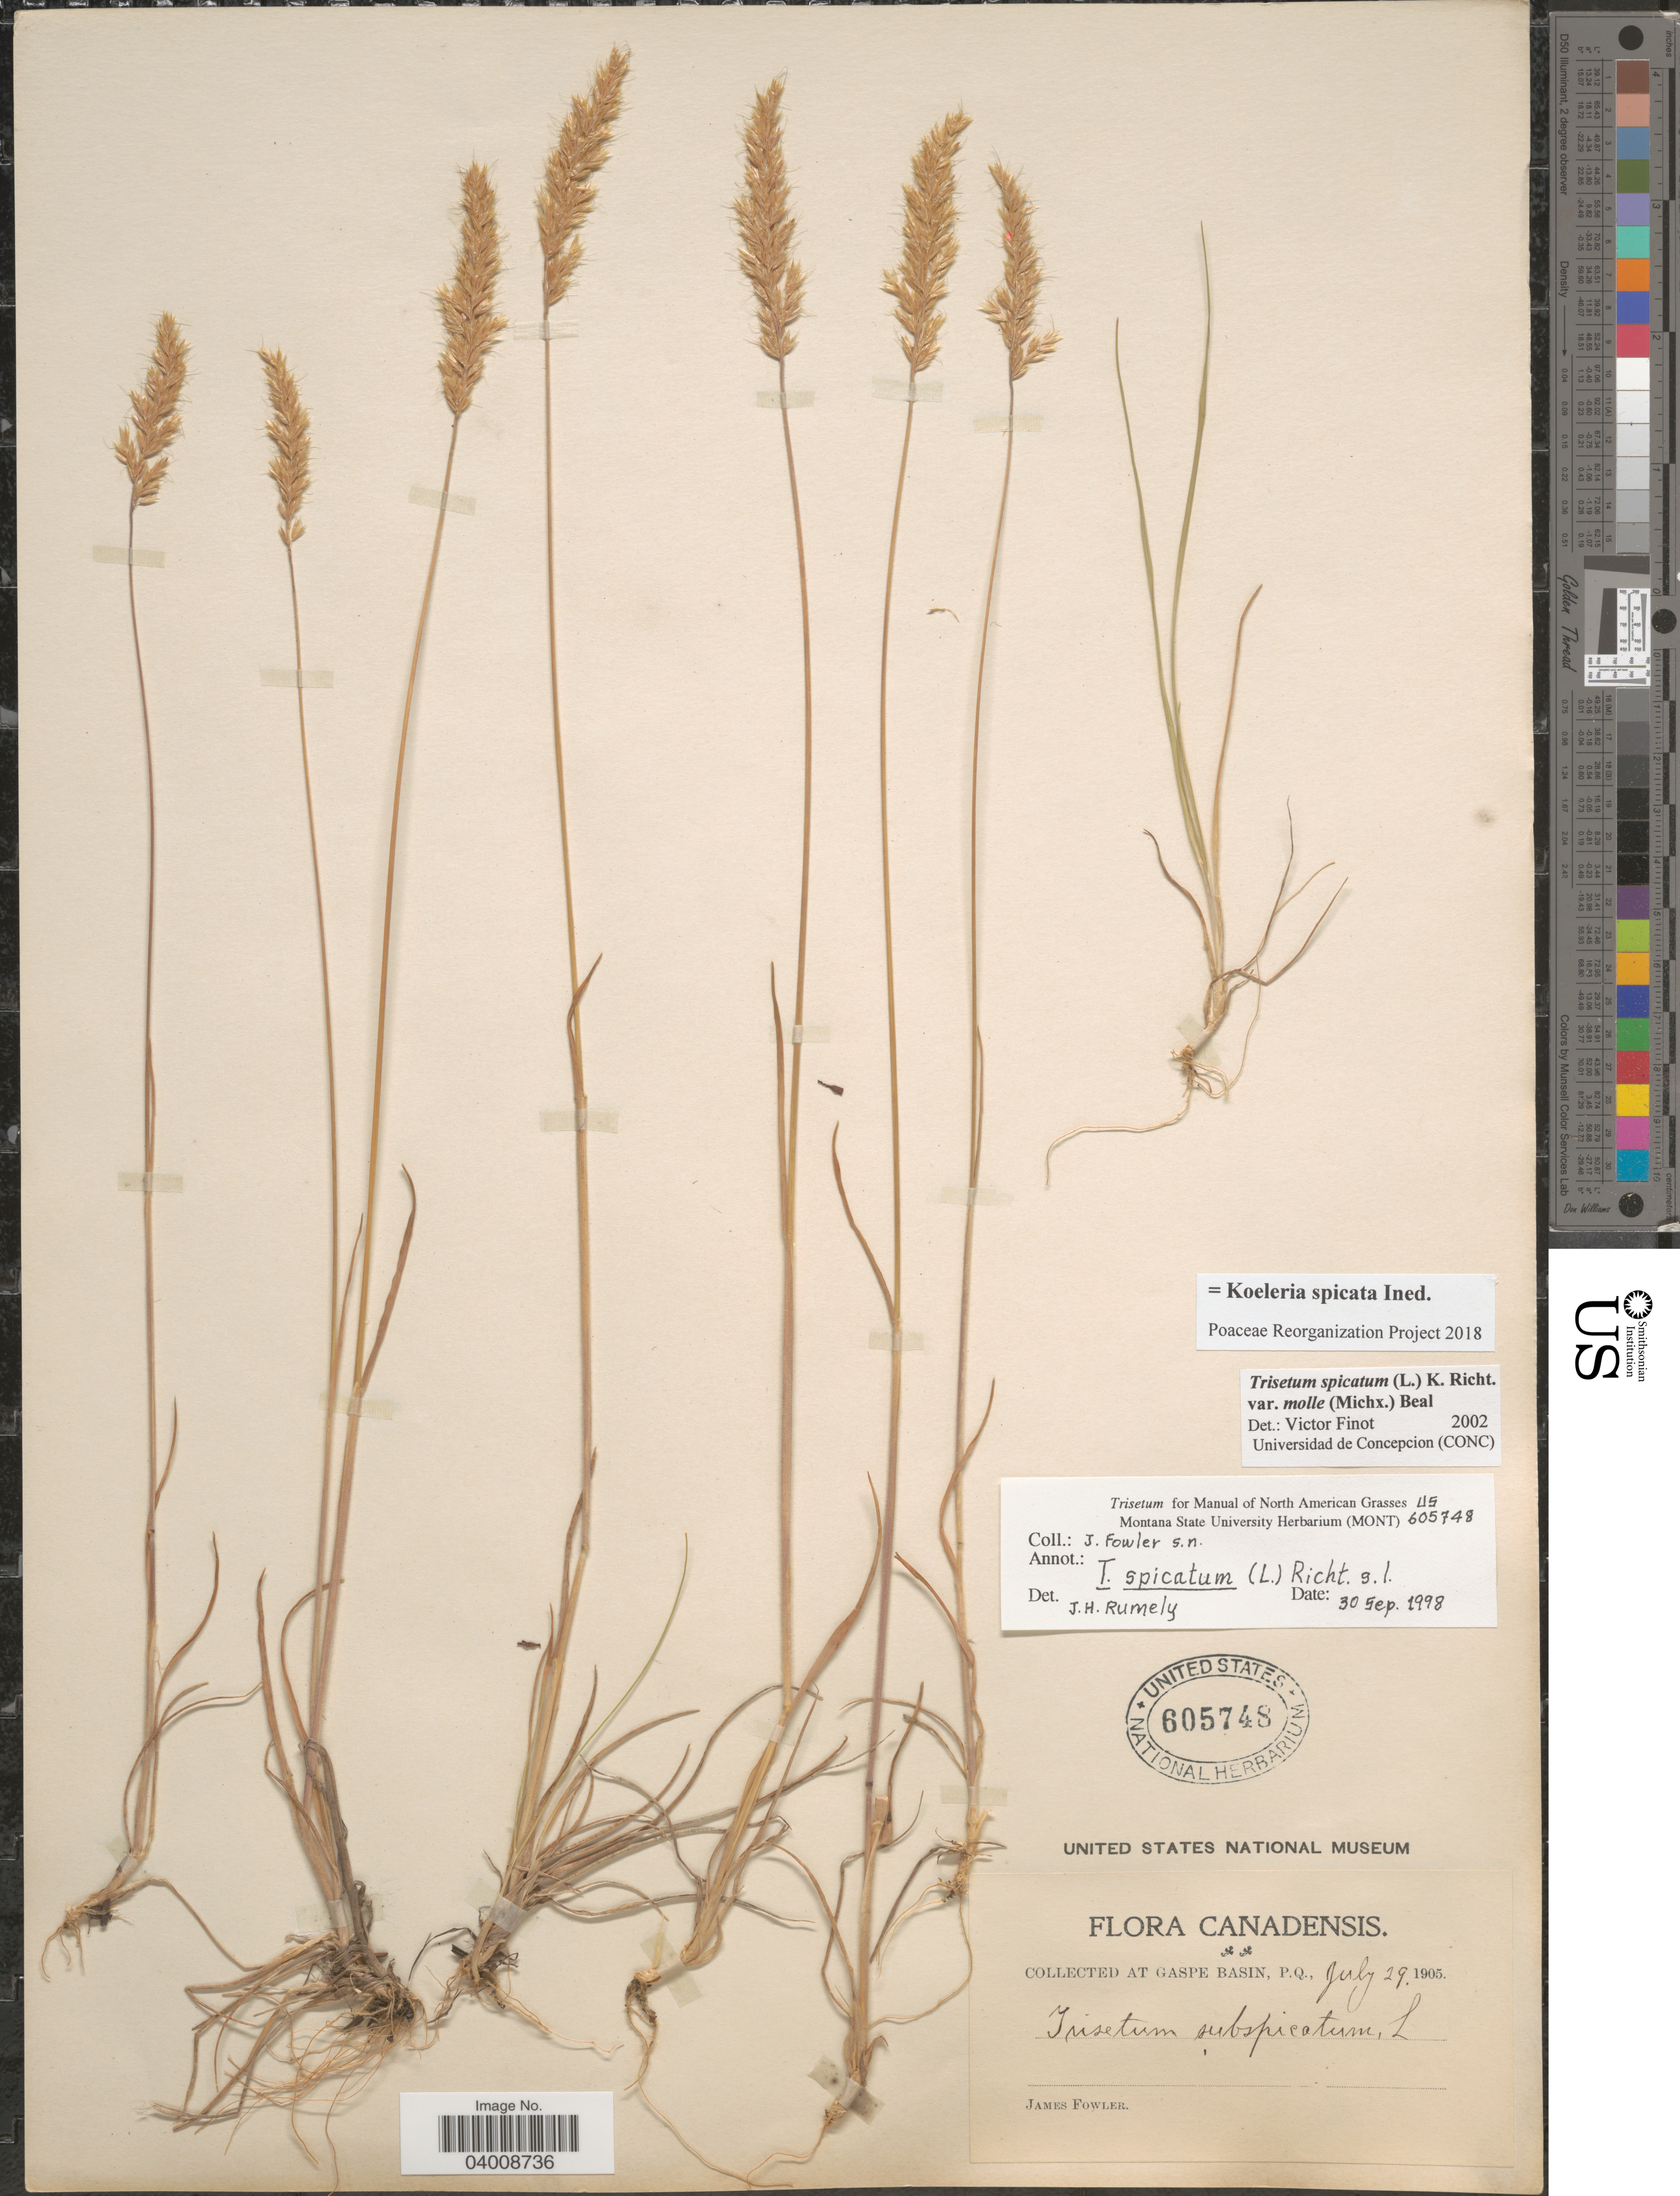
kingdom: Plantae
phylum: Tracheophyta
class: Liliopsida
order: Poales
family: Poaceae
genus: Koeleria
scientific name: Koeleria spicata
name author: (L.) Barberá et al.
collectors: J. P. Fowler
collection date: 1905-07-29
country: Canada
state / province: Quebec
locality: At Gaspe Basin, P.Q.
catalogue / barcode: US 605748